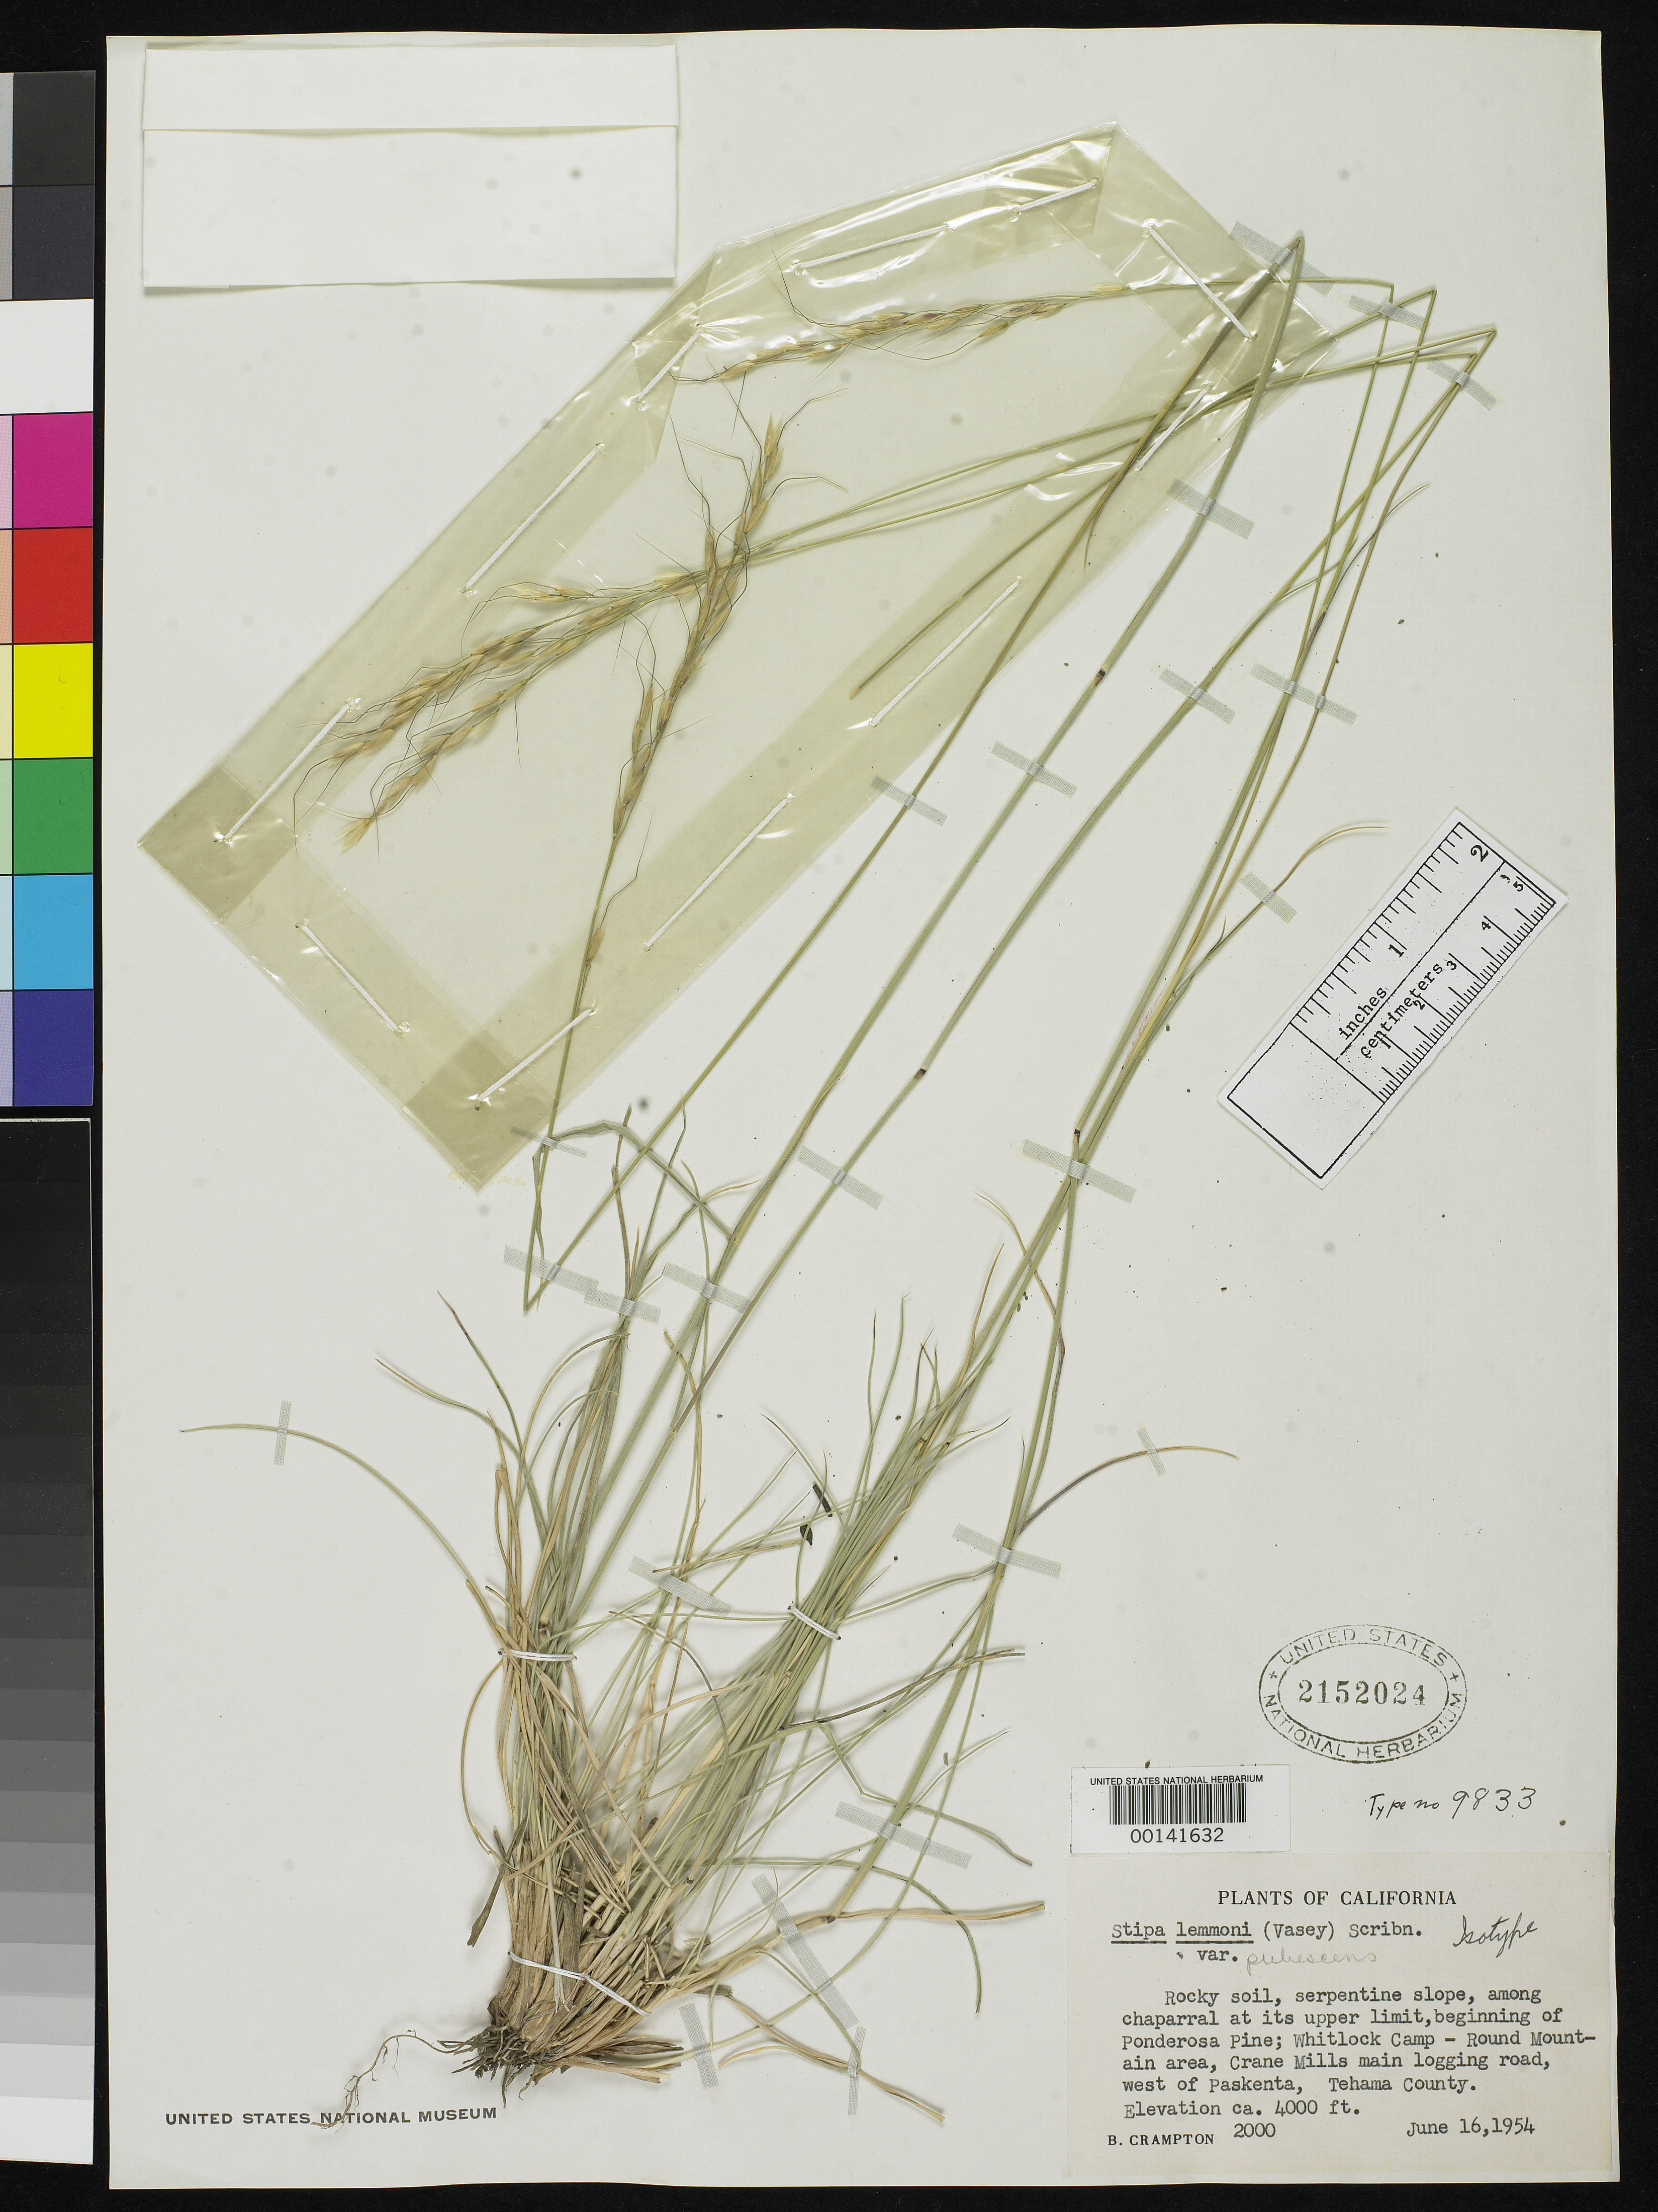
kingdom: Plantae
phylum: Tracheophyta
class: Liliopsida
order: Poales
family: Poaceae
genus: Stipa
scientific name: Stipa lemmonii var. pubescens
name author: Crampton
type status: Isotype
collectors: B. Crampton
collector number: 2000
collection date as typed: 16 Jun 1954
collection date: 1954-06-16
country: United States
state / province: California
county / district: Tehama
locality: Whitlock Camp, Round Mountain, Crane Mills Looking road, W of Paskenta; alt. 4000 ft.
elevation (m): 1219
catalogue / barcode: US 2152024